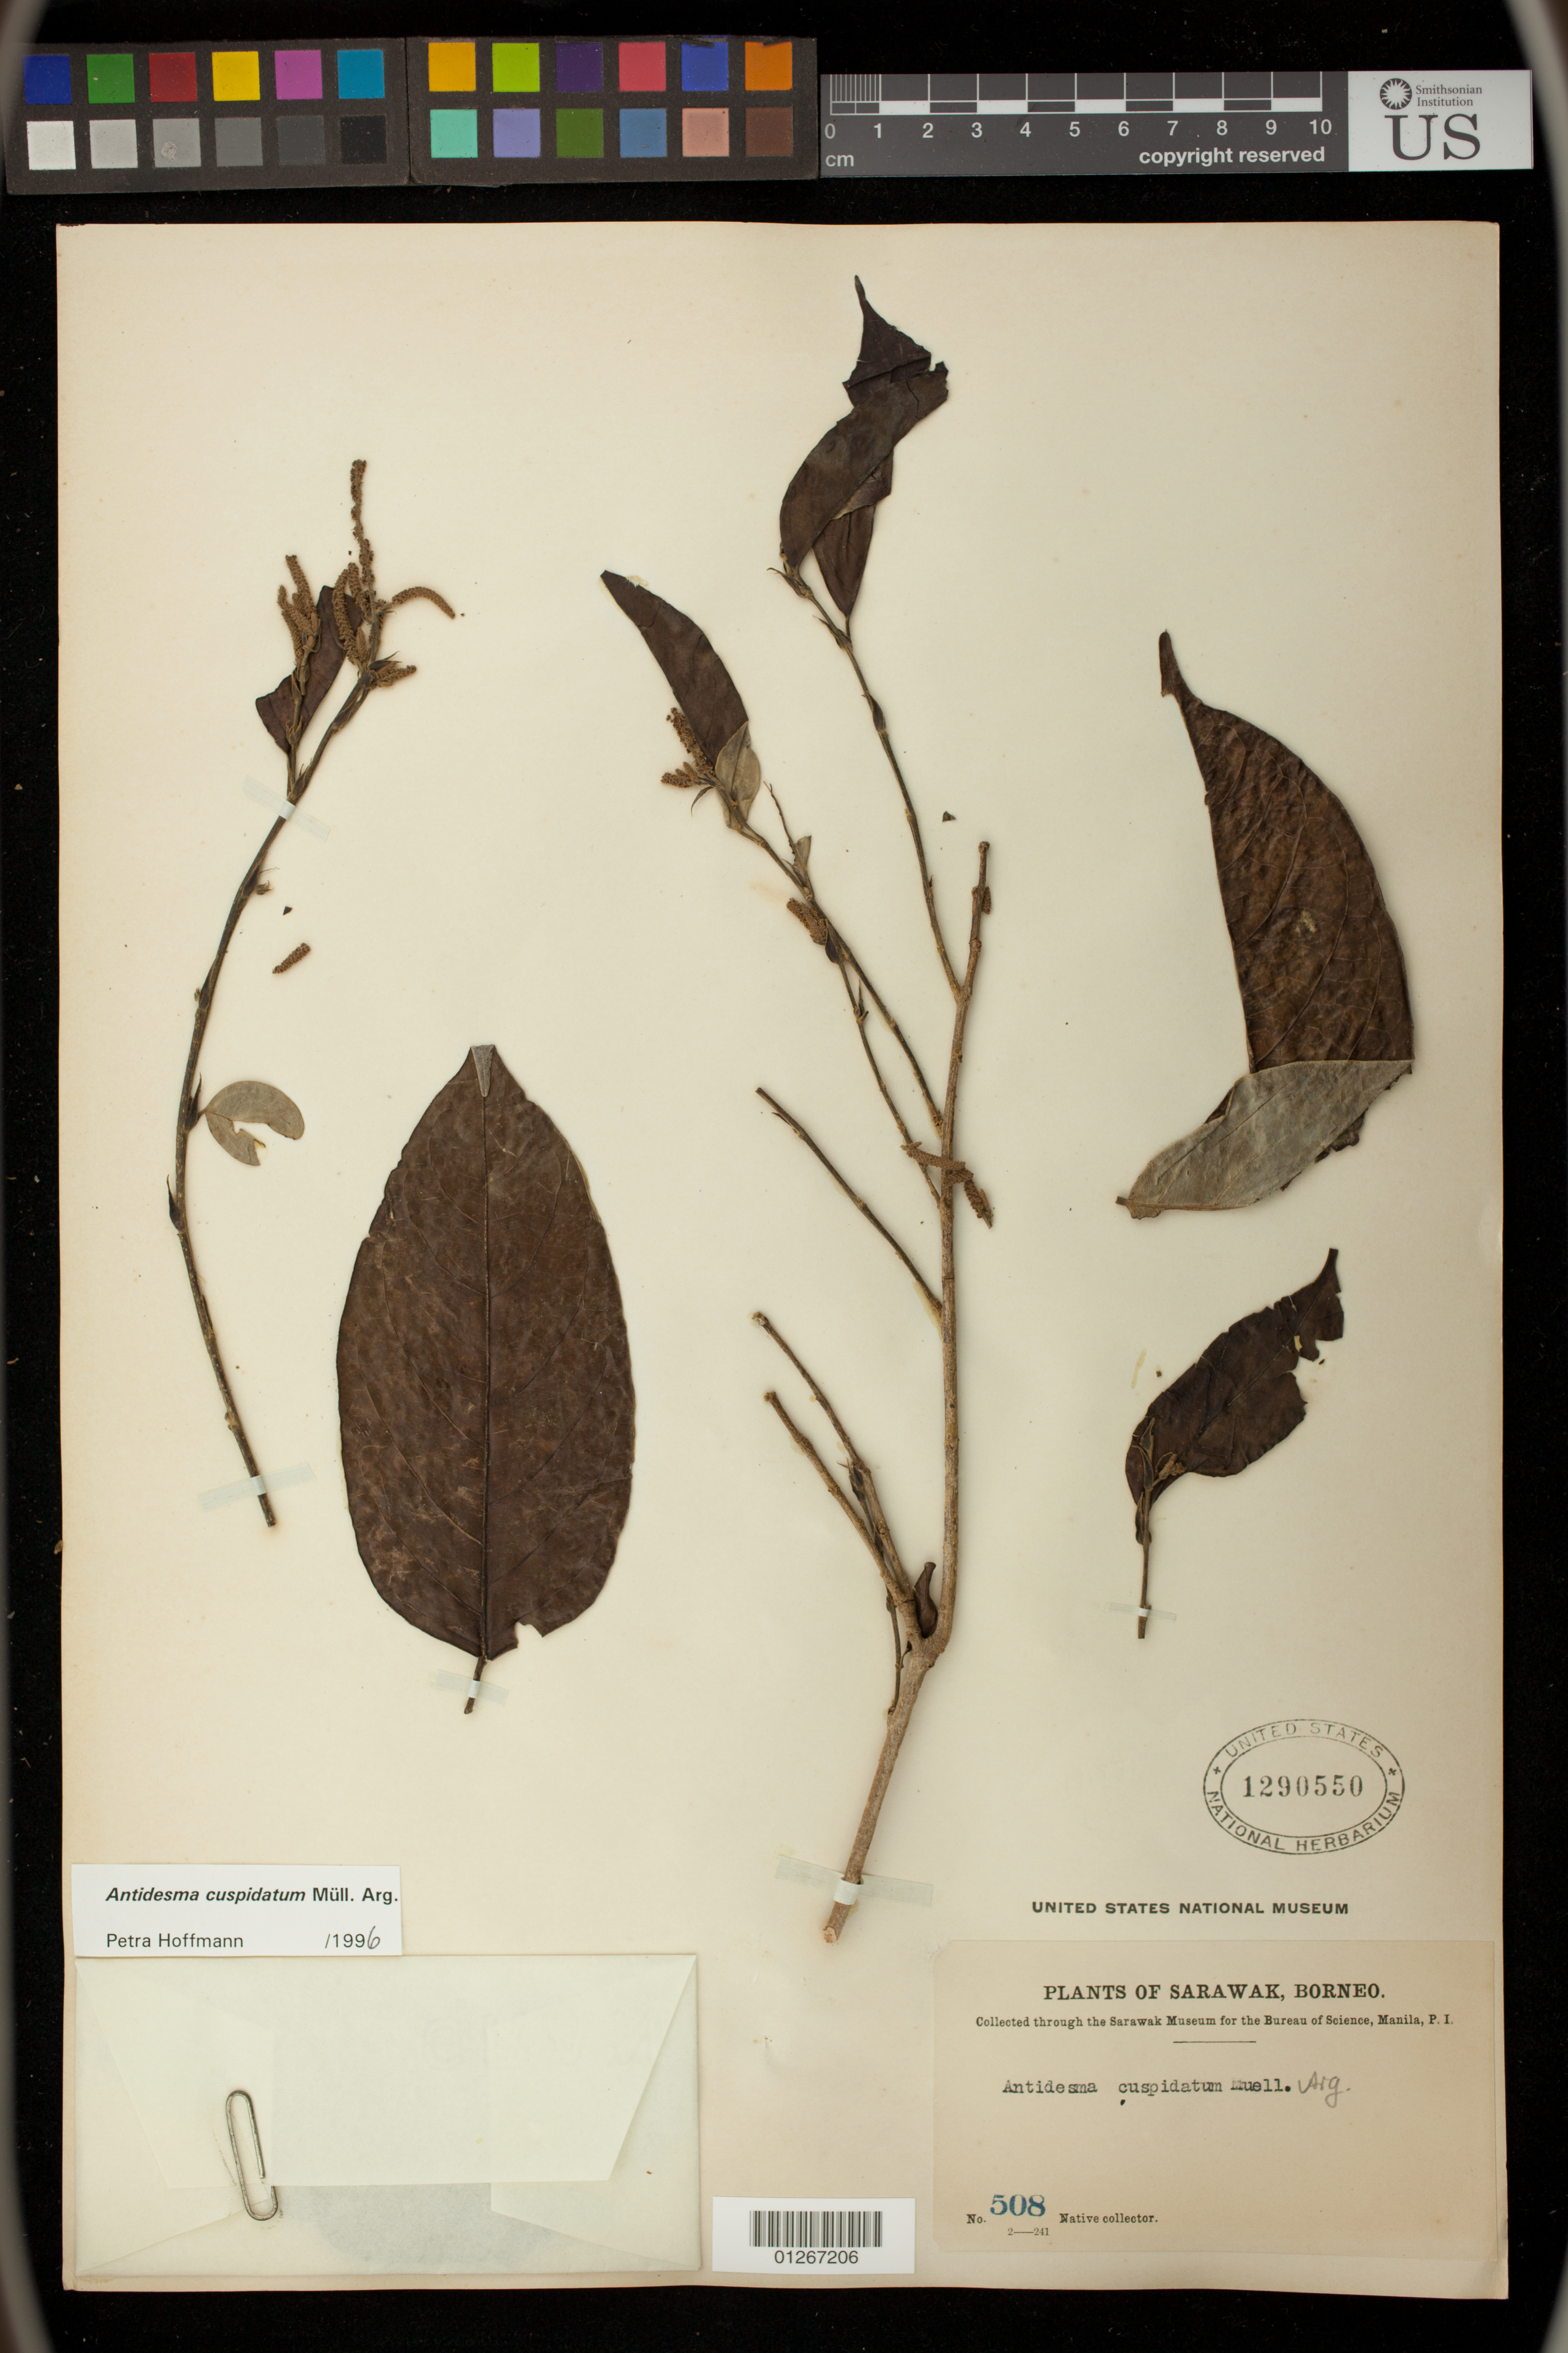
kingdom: Plantae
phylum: Tracheophyta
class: Magnoliopsida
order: Malpighiales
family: Phyllanthaceae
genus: Antidesma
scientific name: Antidesma cuspidatum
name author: Müll. Arg.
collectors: Native collector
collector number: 508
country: Malaysia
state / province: Sarawak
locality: Sarawak, Borneo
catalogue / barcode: US 1290550